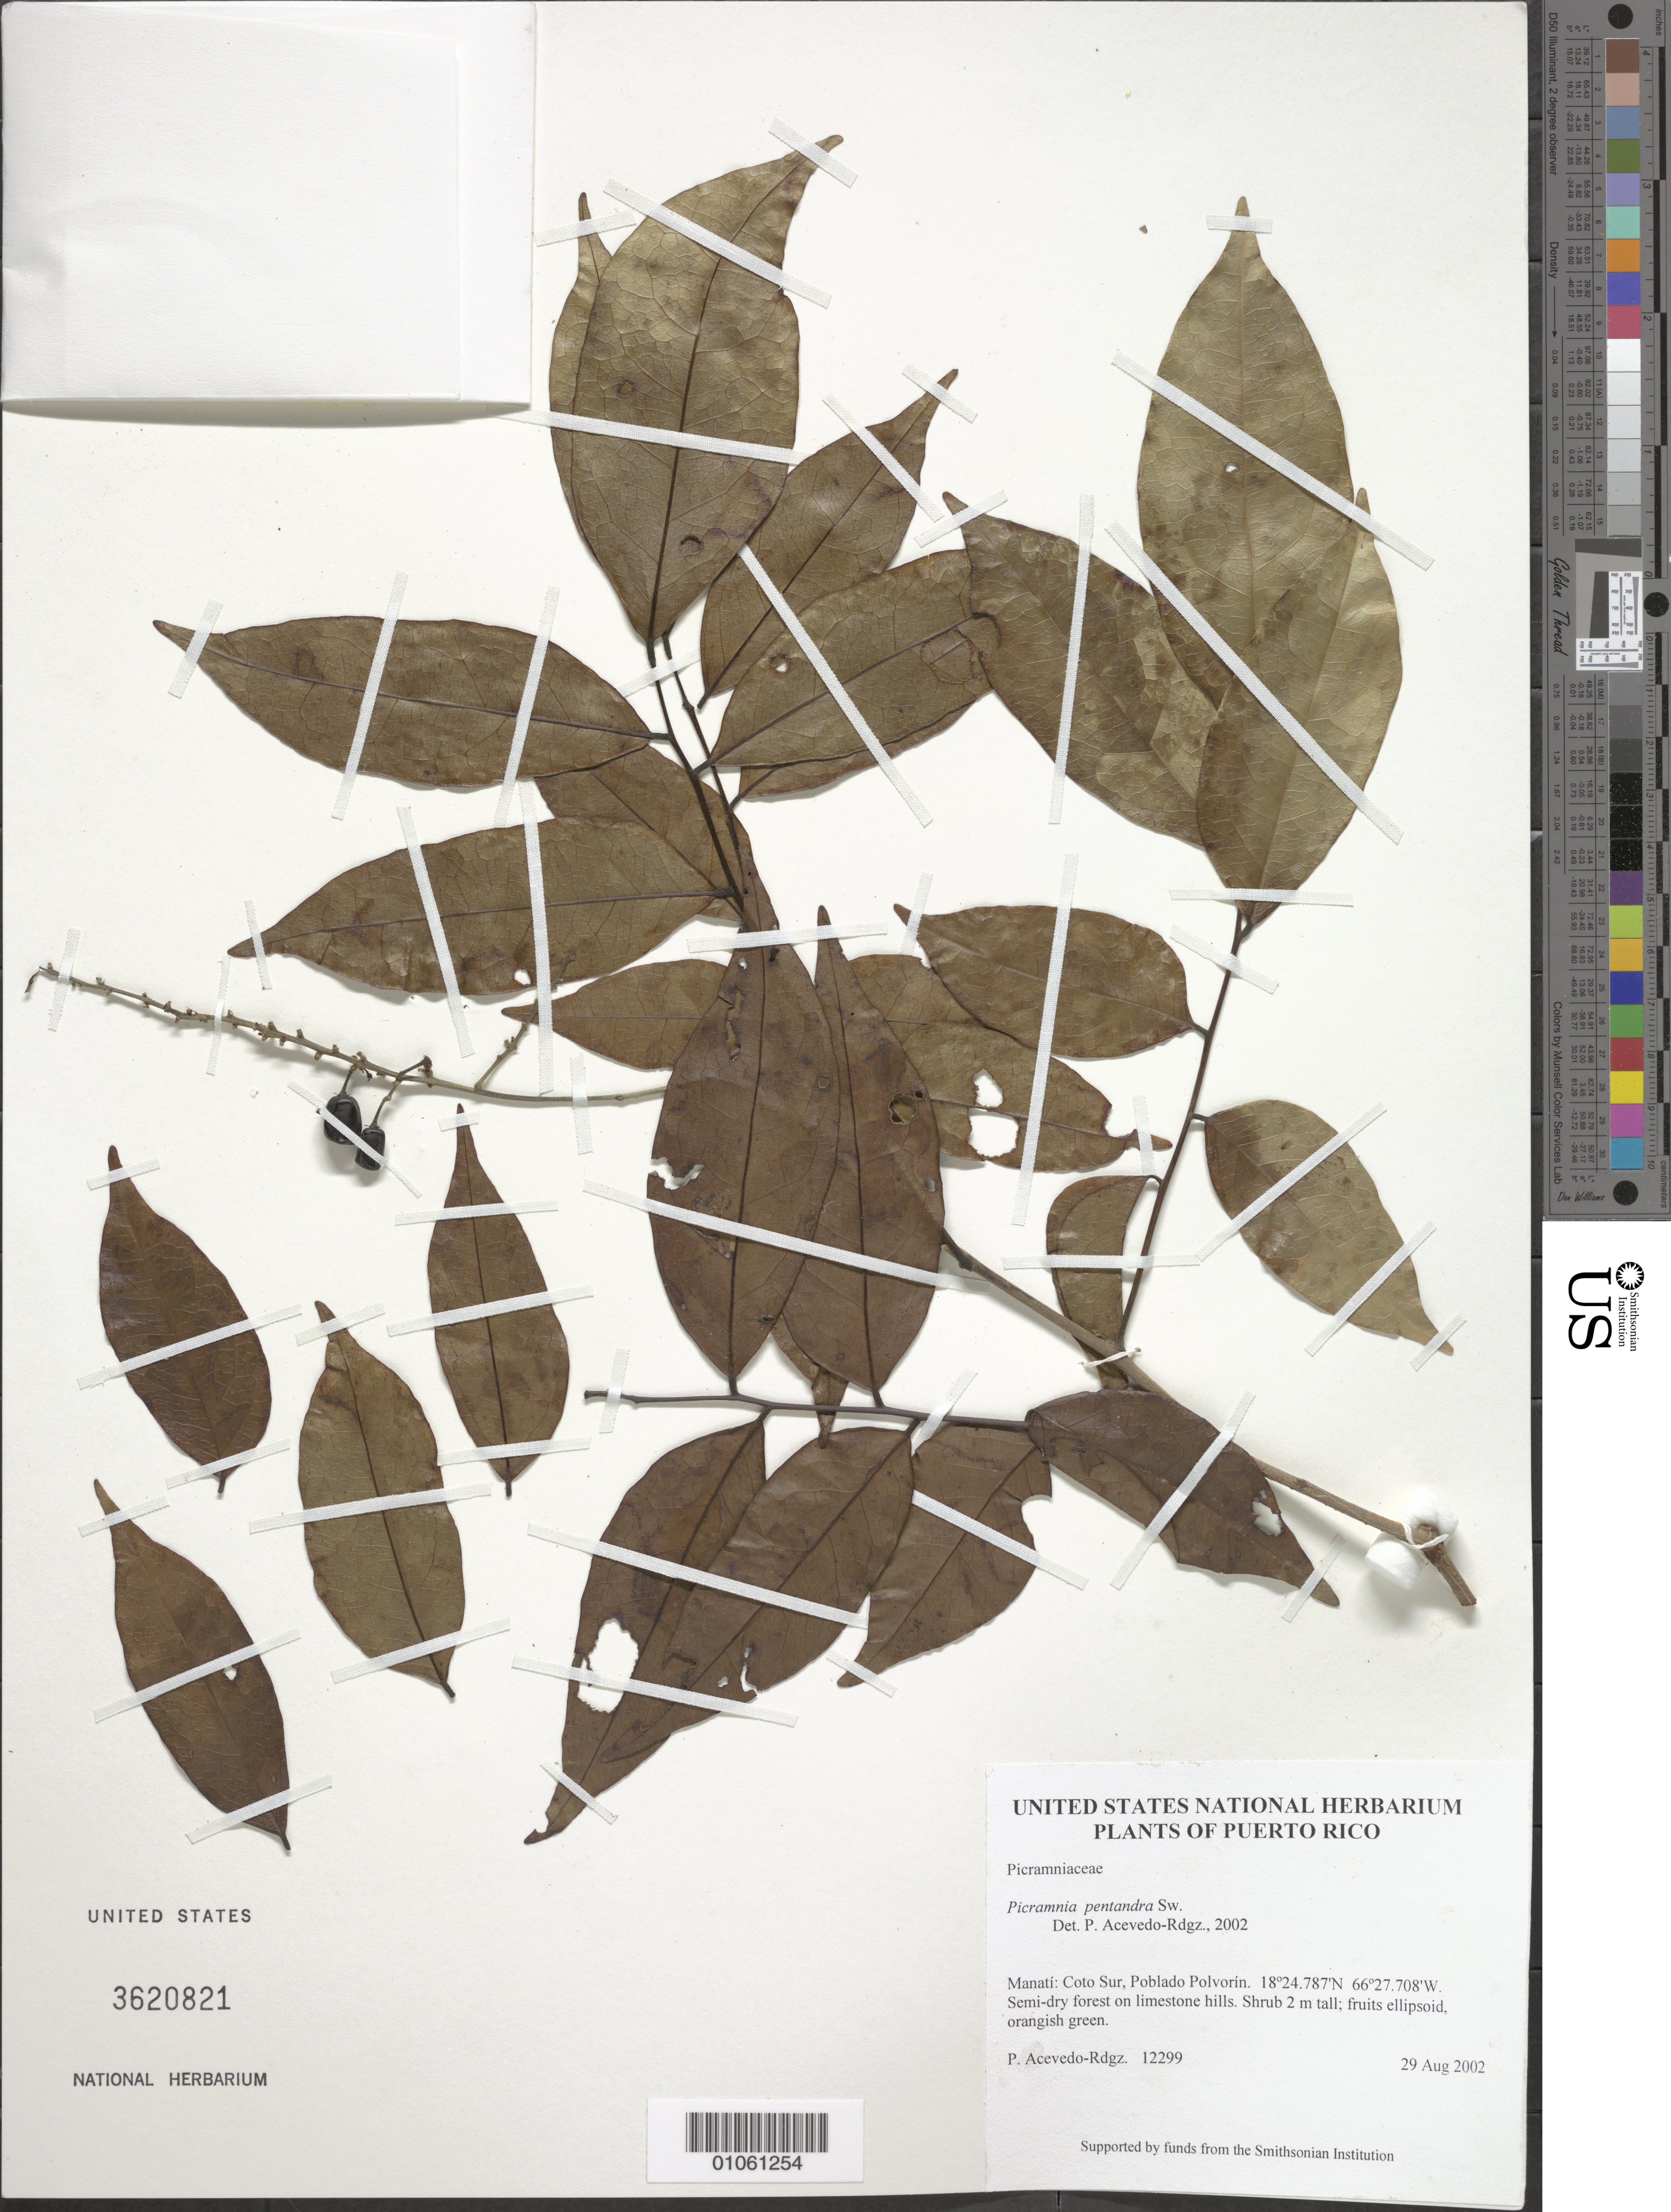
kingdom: Plantae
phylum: Tracheophyta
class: Magnoliopsida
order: Picramniales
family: Picramniaceae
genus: Picramnia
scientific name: Picramnia pentandra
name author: Sw.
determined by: Acevedo-Rodríguez, P., (BOT), Smithsonian Institution - National Museum of Natural History (UNITED STATES)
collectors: P. Acevedo-Rodr.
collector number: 12299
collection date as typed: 29 Aug 2002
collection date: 2002-08-29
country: Puerto Rico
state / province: Manatí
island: Puerto Rico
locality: Manatí: Coto Sur, Poblado Polvorín.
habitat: Semi-dry forest on limestone hills.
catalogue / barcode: US 3620821